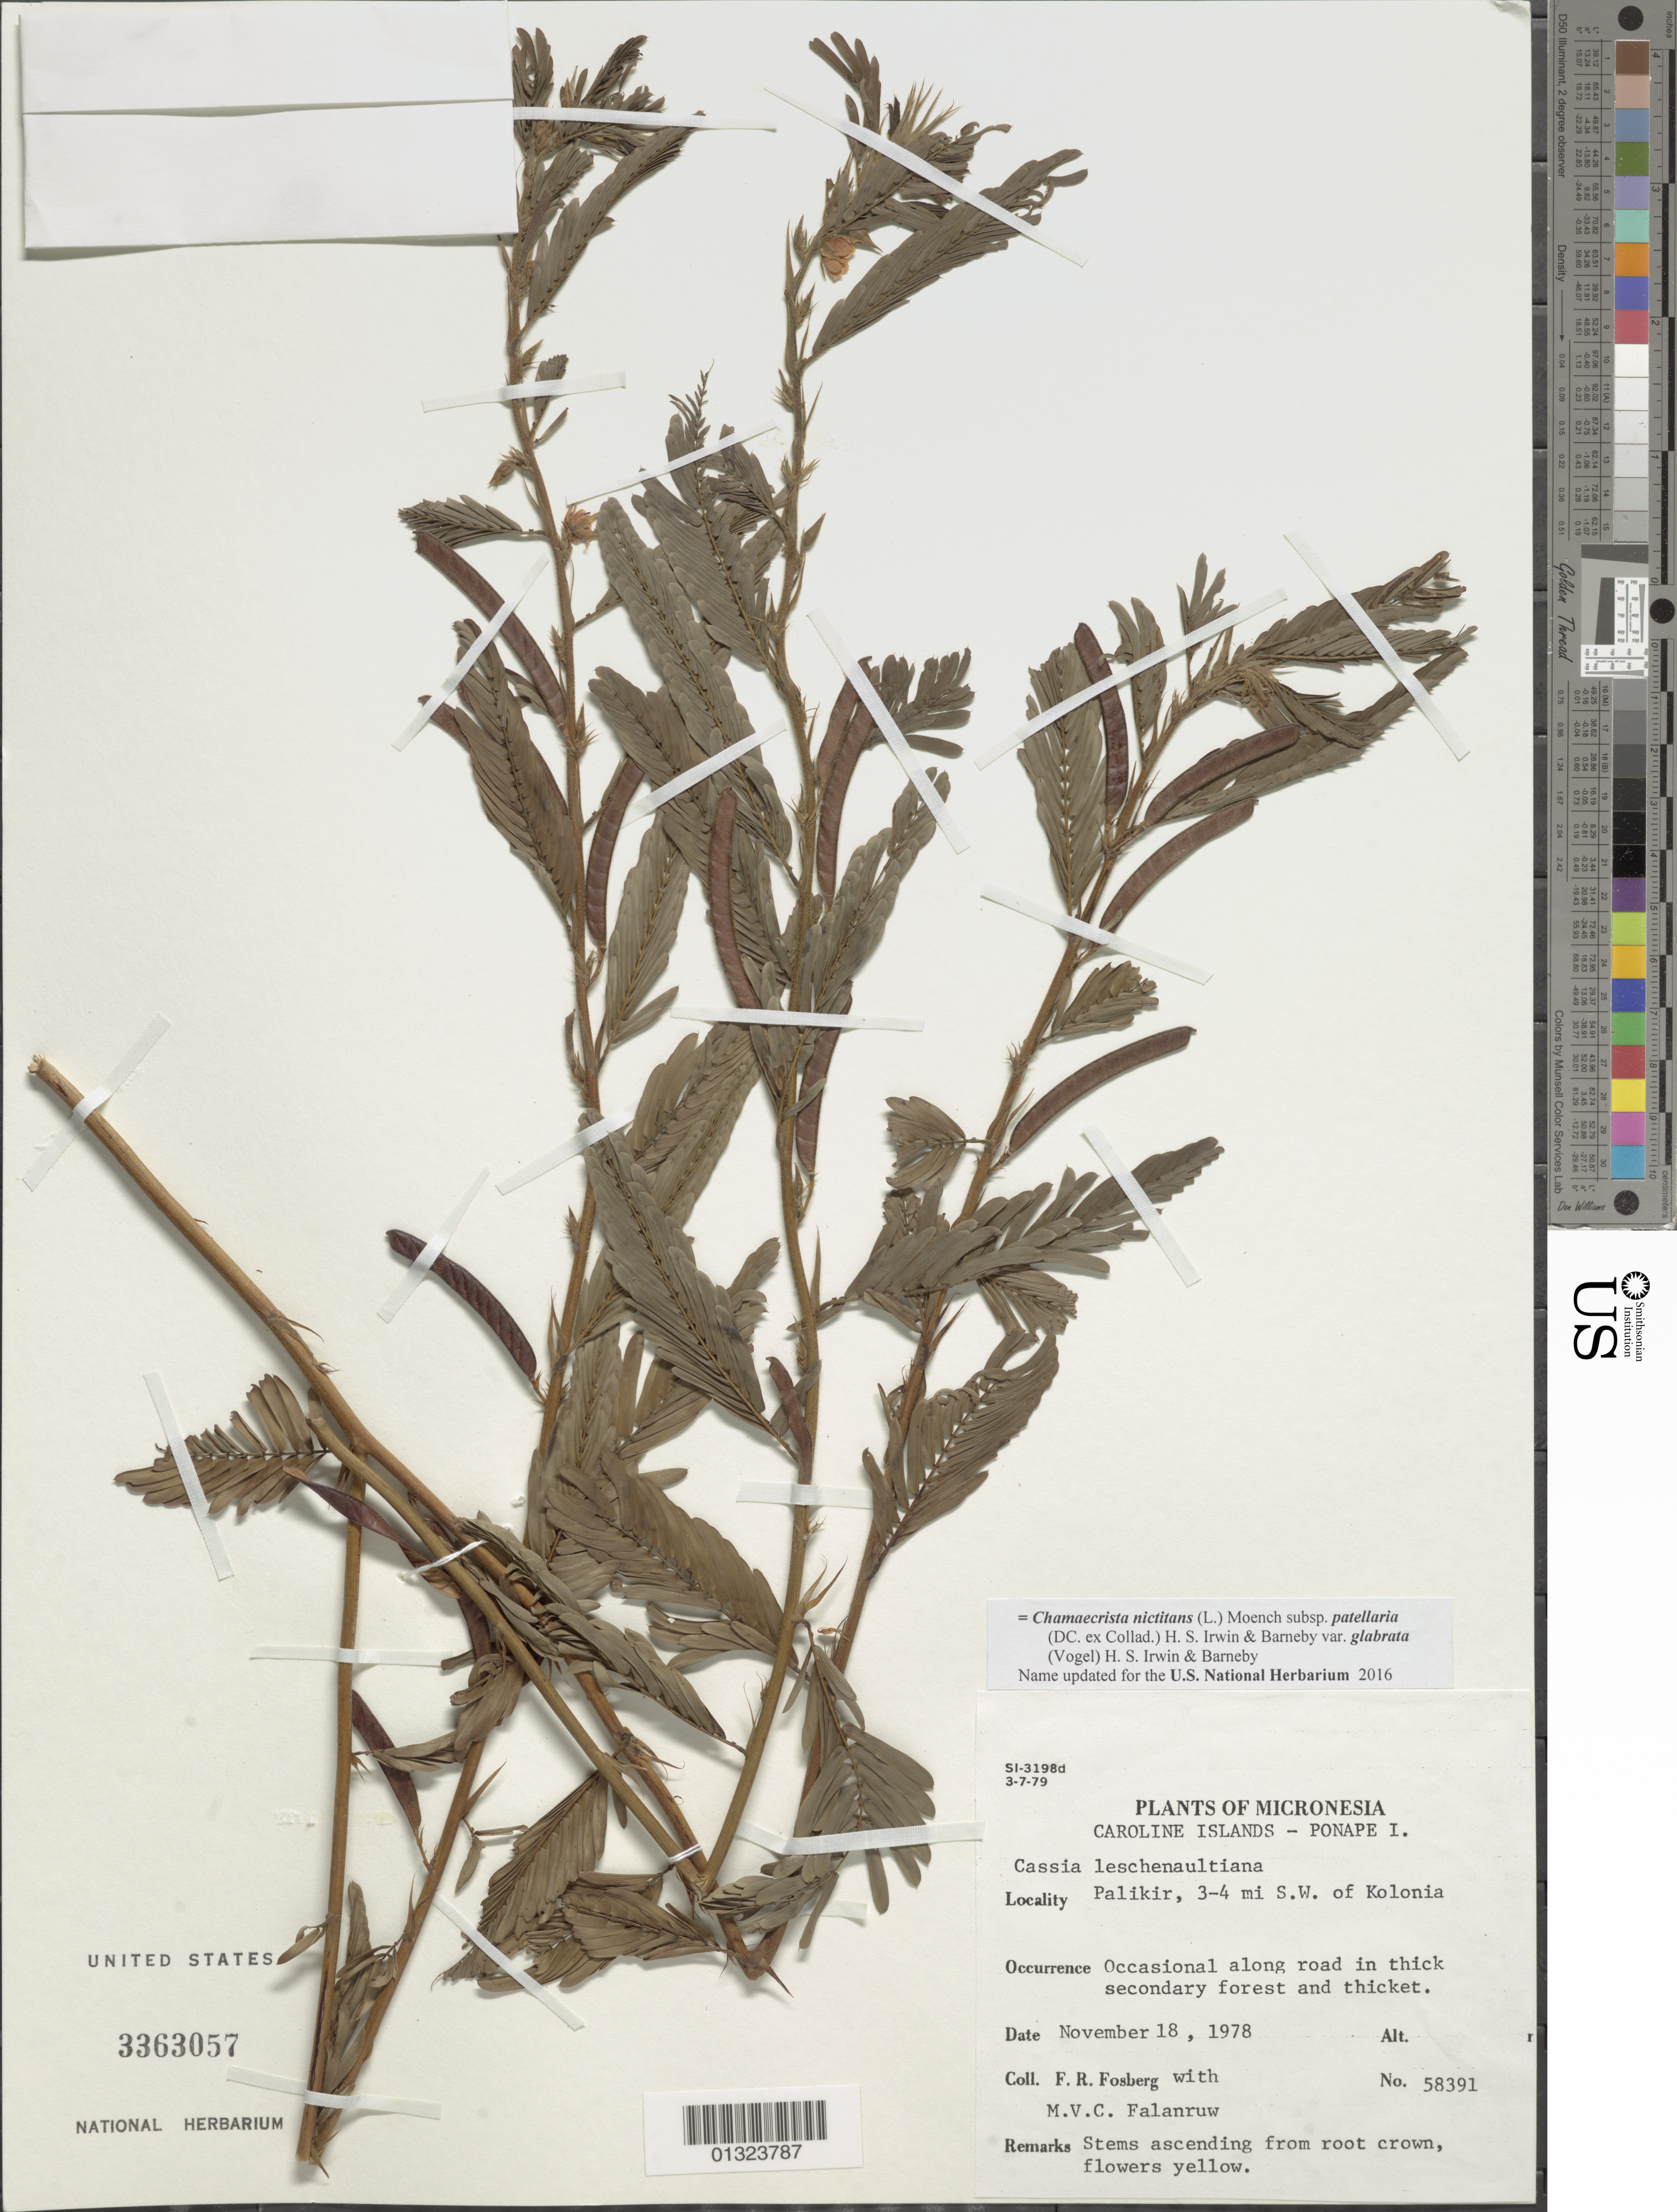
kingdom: Plantae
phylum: Tracheophyta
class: Magnoliopsida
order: Fabales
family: Fabaceae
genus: Chamaecrista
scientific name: Chamaecrista nictitans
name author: (L.) Moench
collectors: F. R. Fosberg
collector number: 58391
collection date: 1978-11-18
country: Micronesia, Federated States of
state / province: Pohnpei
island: Pohnpei [Ponape]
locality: Palikir, 3-4 mi s.w. of Kolonia.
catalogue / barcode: US 3363057